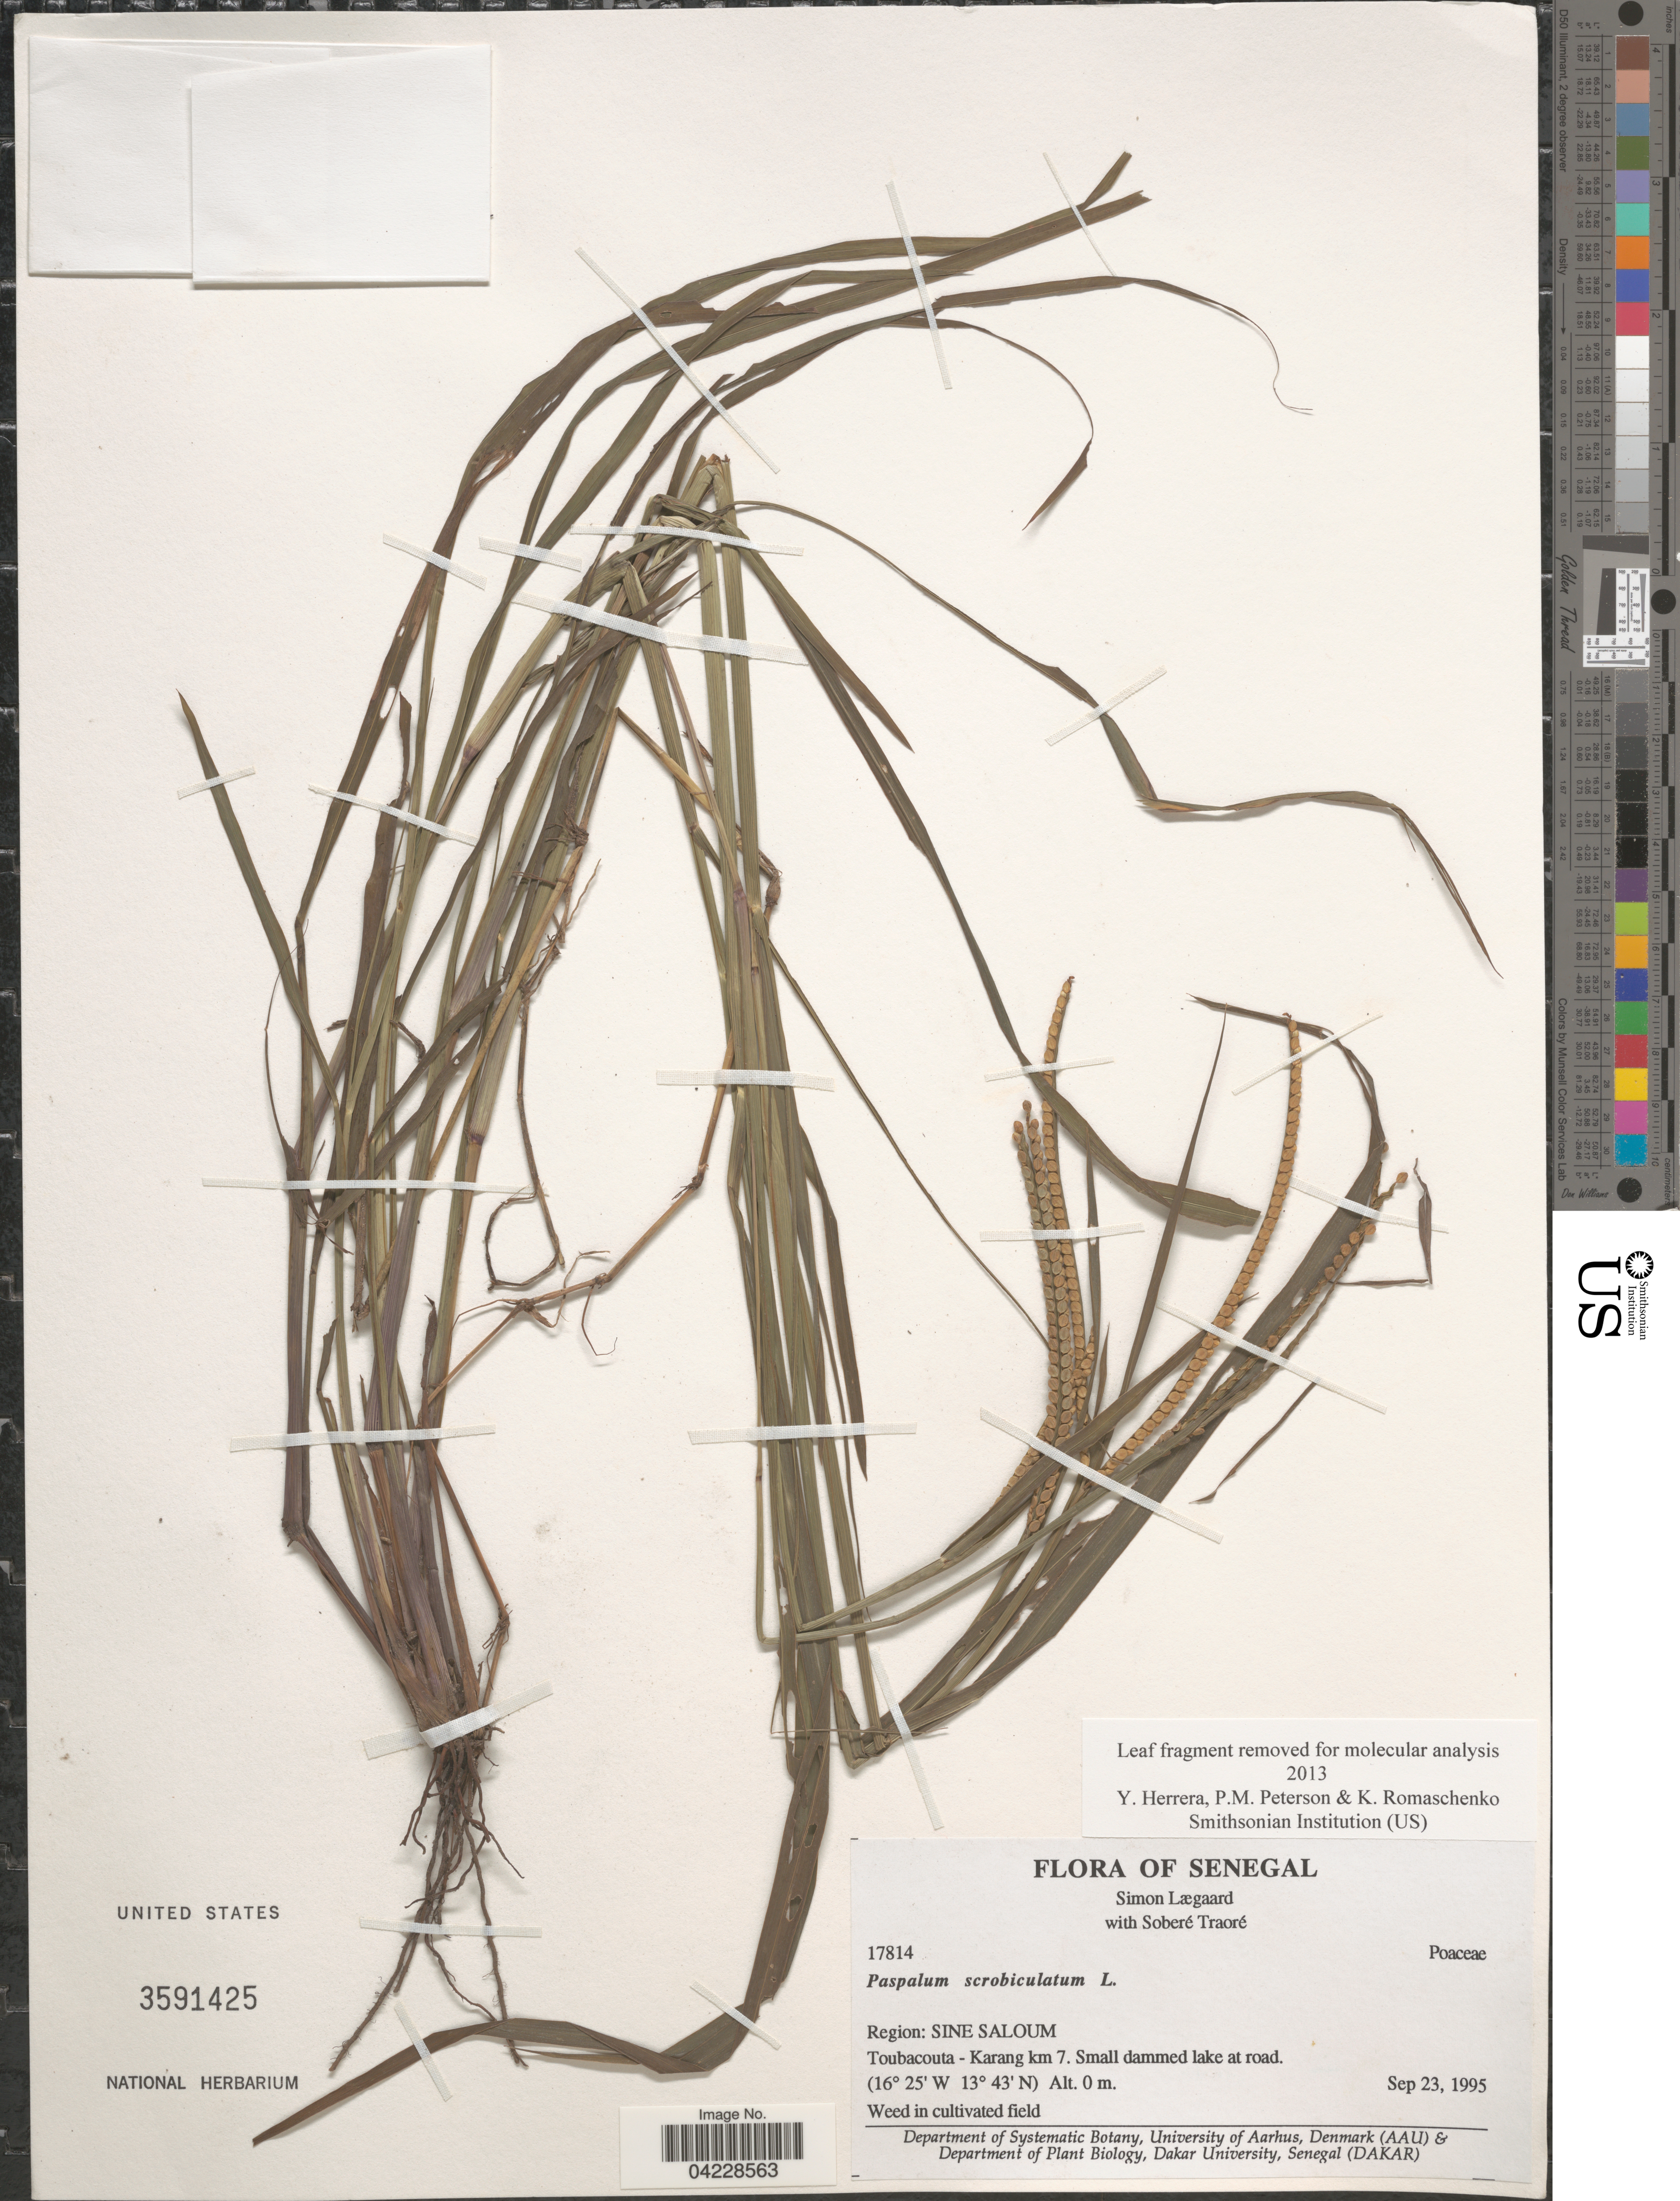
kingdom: Plantae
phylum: Tracheophyta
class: Liliopsida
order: Poales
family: Poaceae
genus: Paspalum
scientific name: Paspalum scrobiculatum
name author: L.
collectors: S. Lægaard & S. Traore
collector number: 17814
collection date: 1995-09-23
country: Senegal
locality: Region: Sine Saloum. Toubacouta - Karang km 7.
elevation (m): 0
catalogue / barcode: US 3591425